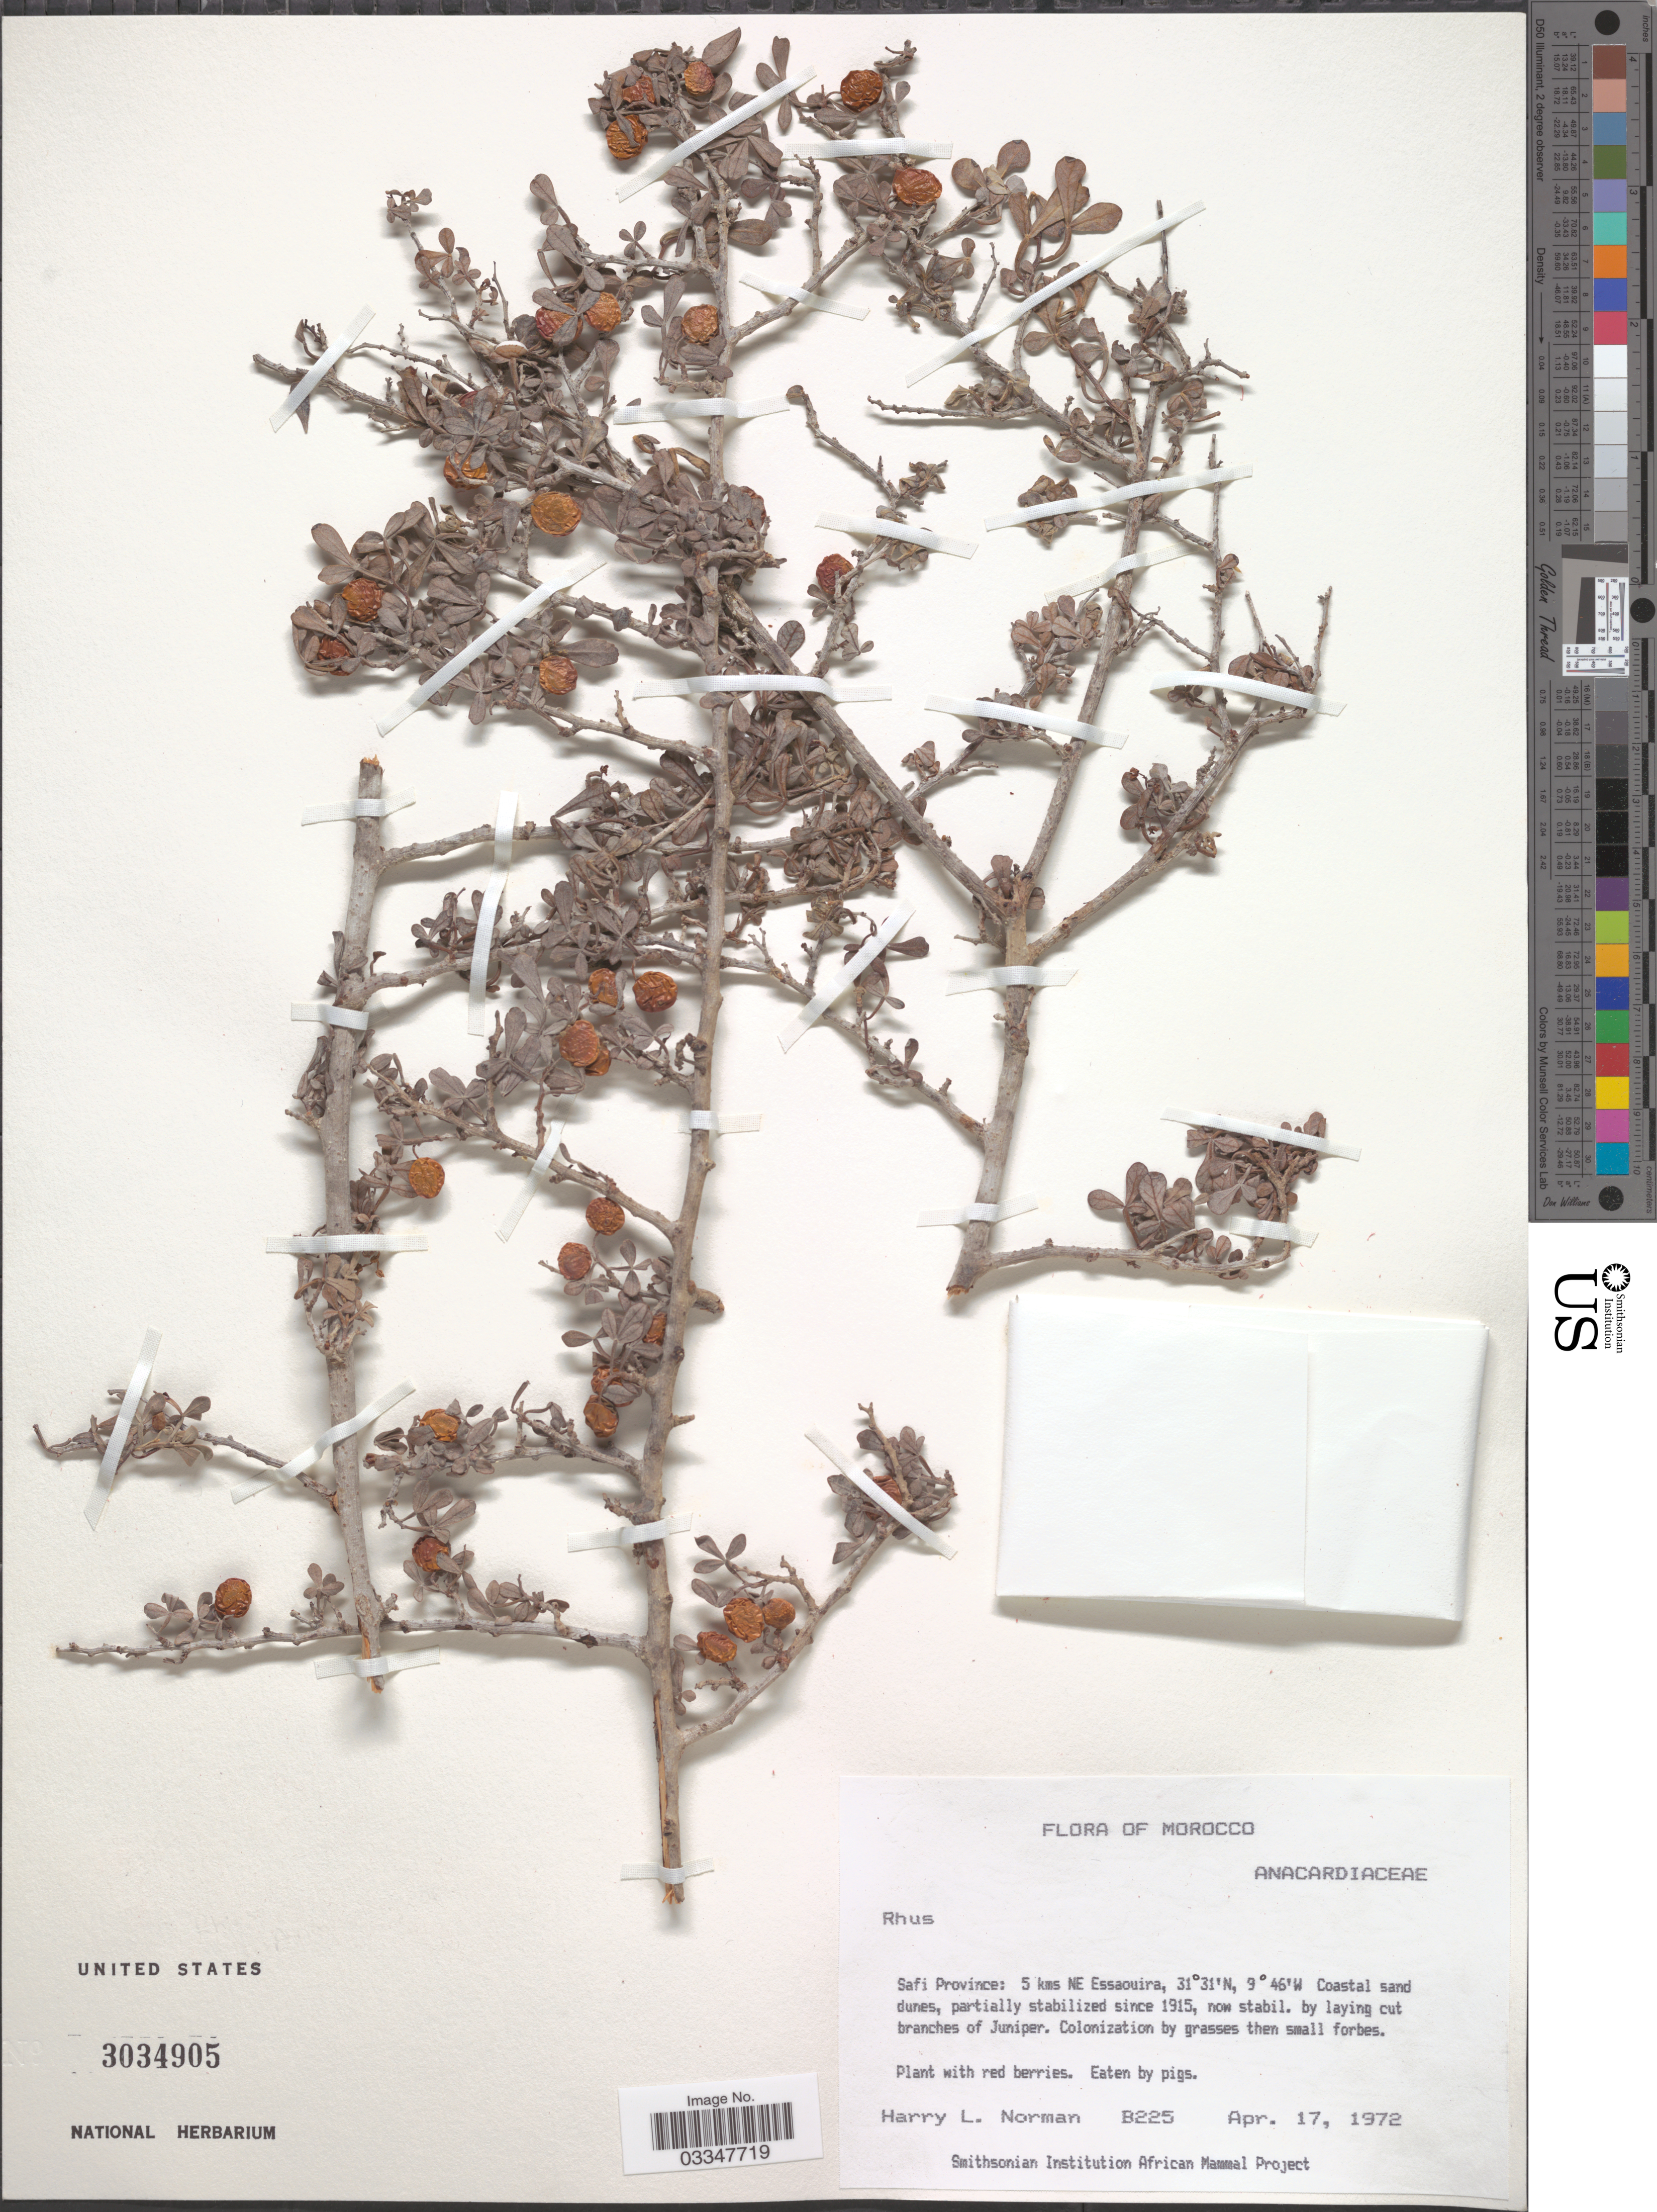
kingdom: Plantae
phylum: Tracheophyta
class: Magnoliopsida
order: Sapindales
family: Anacardiaceae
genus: Rhus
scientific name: Rhus sp.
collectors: Norman, H.L.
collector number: B225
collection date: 1972-04-17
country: Morocco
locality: Safi Province: 5 kms NE Essaouira.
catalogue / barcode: US 3034905